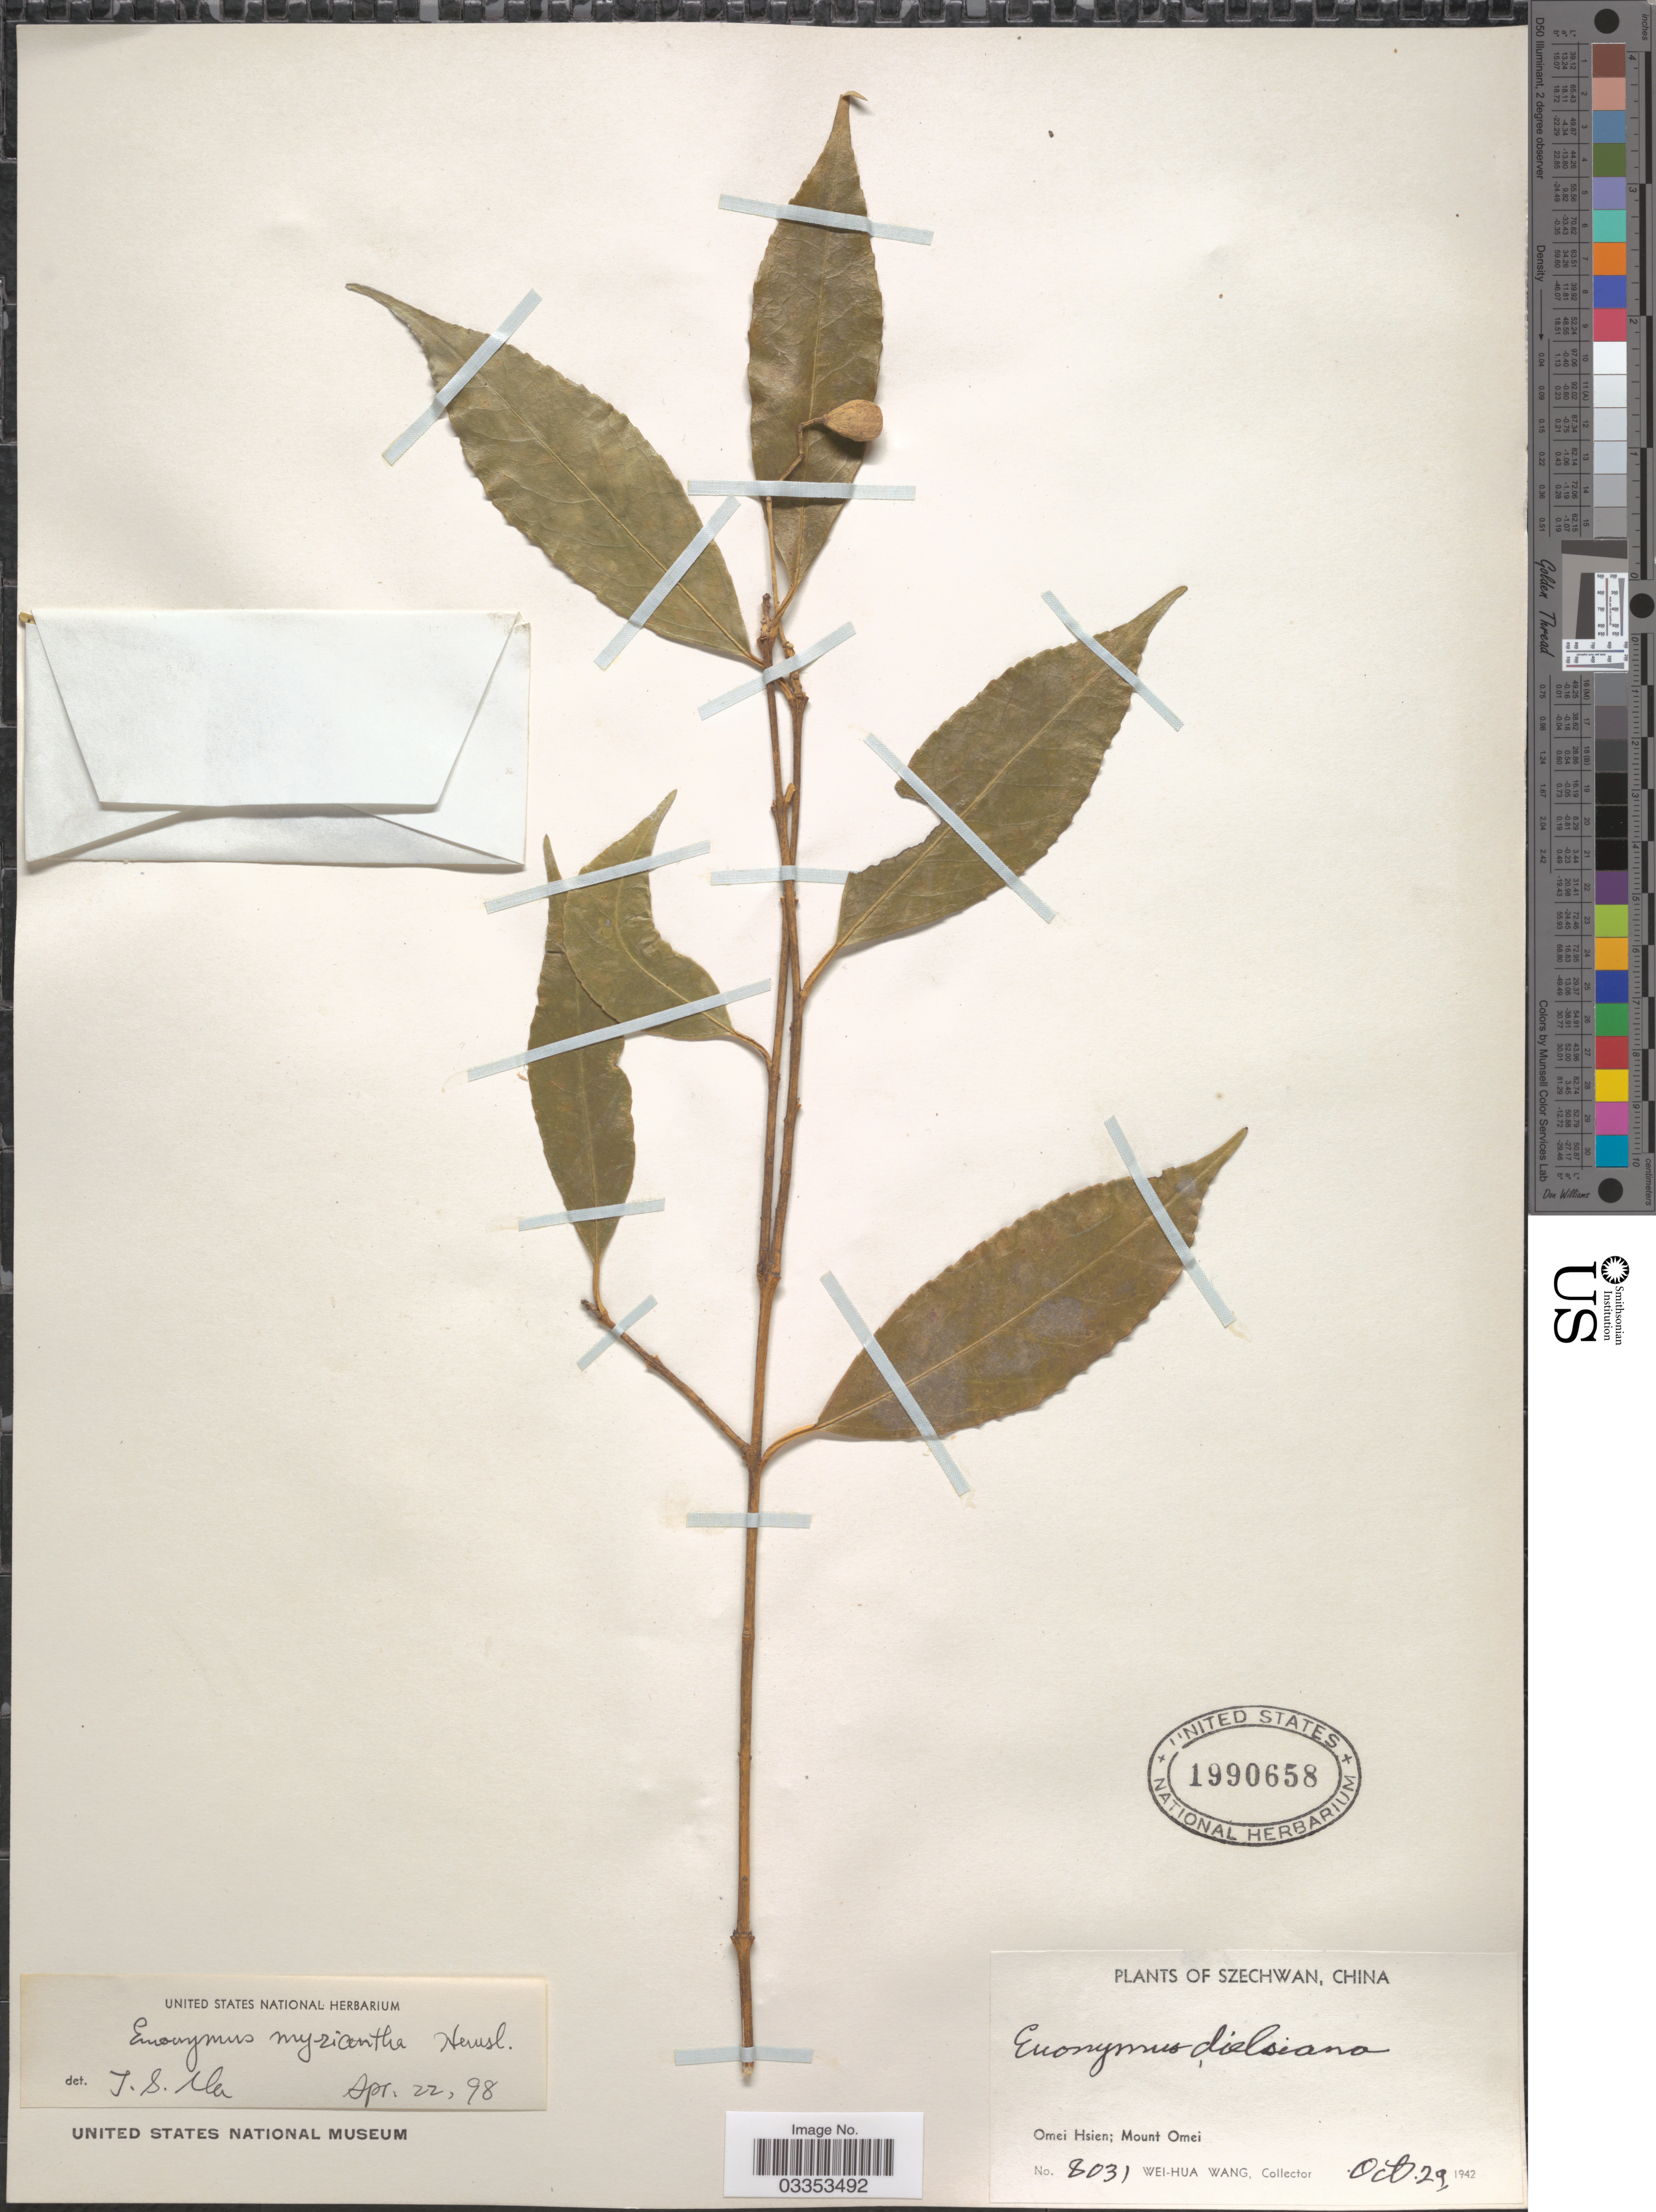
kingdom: Plantae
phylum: Tracheophyta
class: Magnoliopsida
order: Celastrales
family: Celastraceae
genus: Euonymus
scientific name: Euonymus myrianthus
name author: Hemsl.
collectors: W. Wang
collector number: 8031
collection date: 1942-10-29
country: China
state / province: Sichuan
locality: Szechwan. Omei Hsien; Mount Omei.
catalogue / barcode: US 1990658